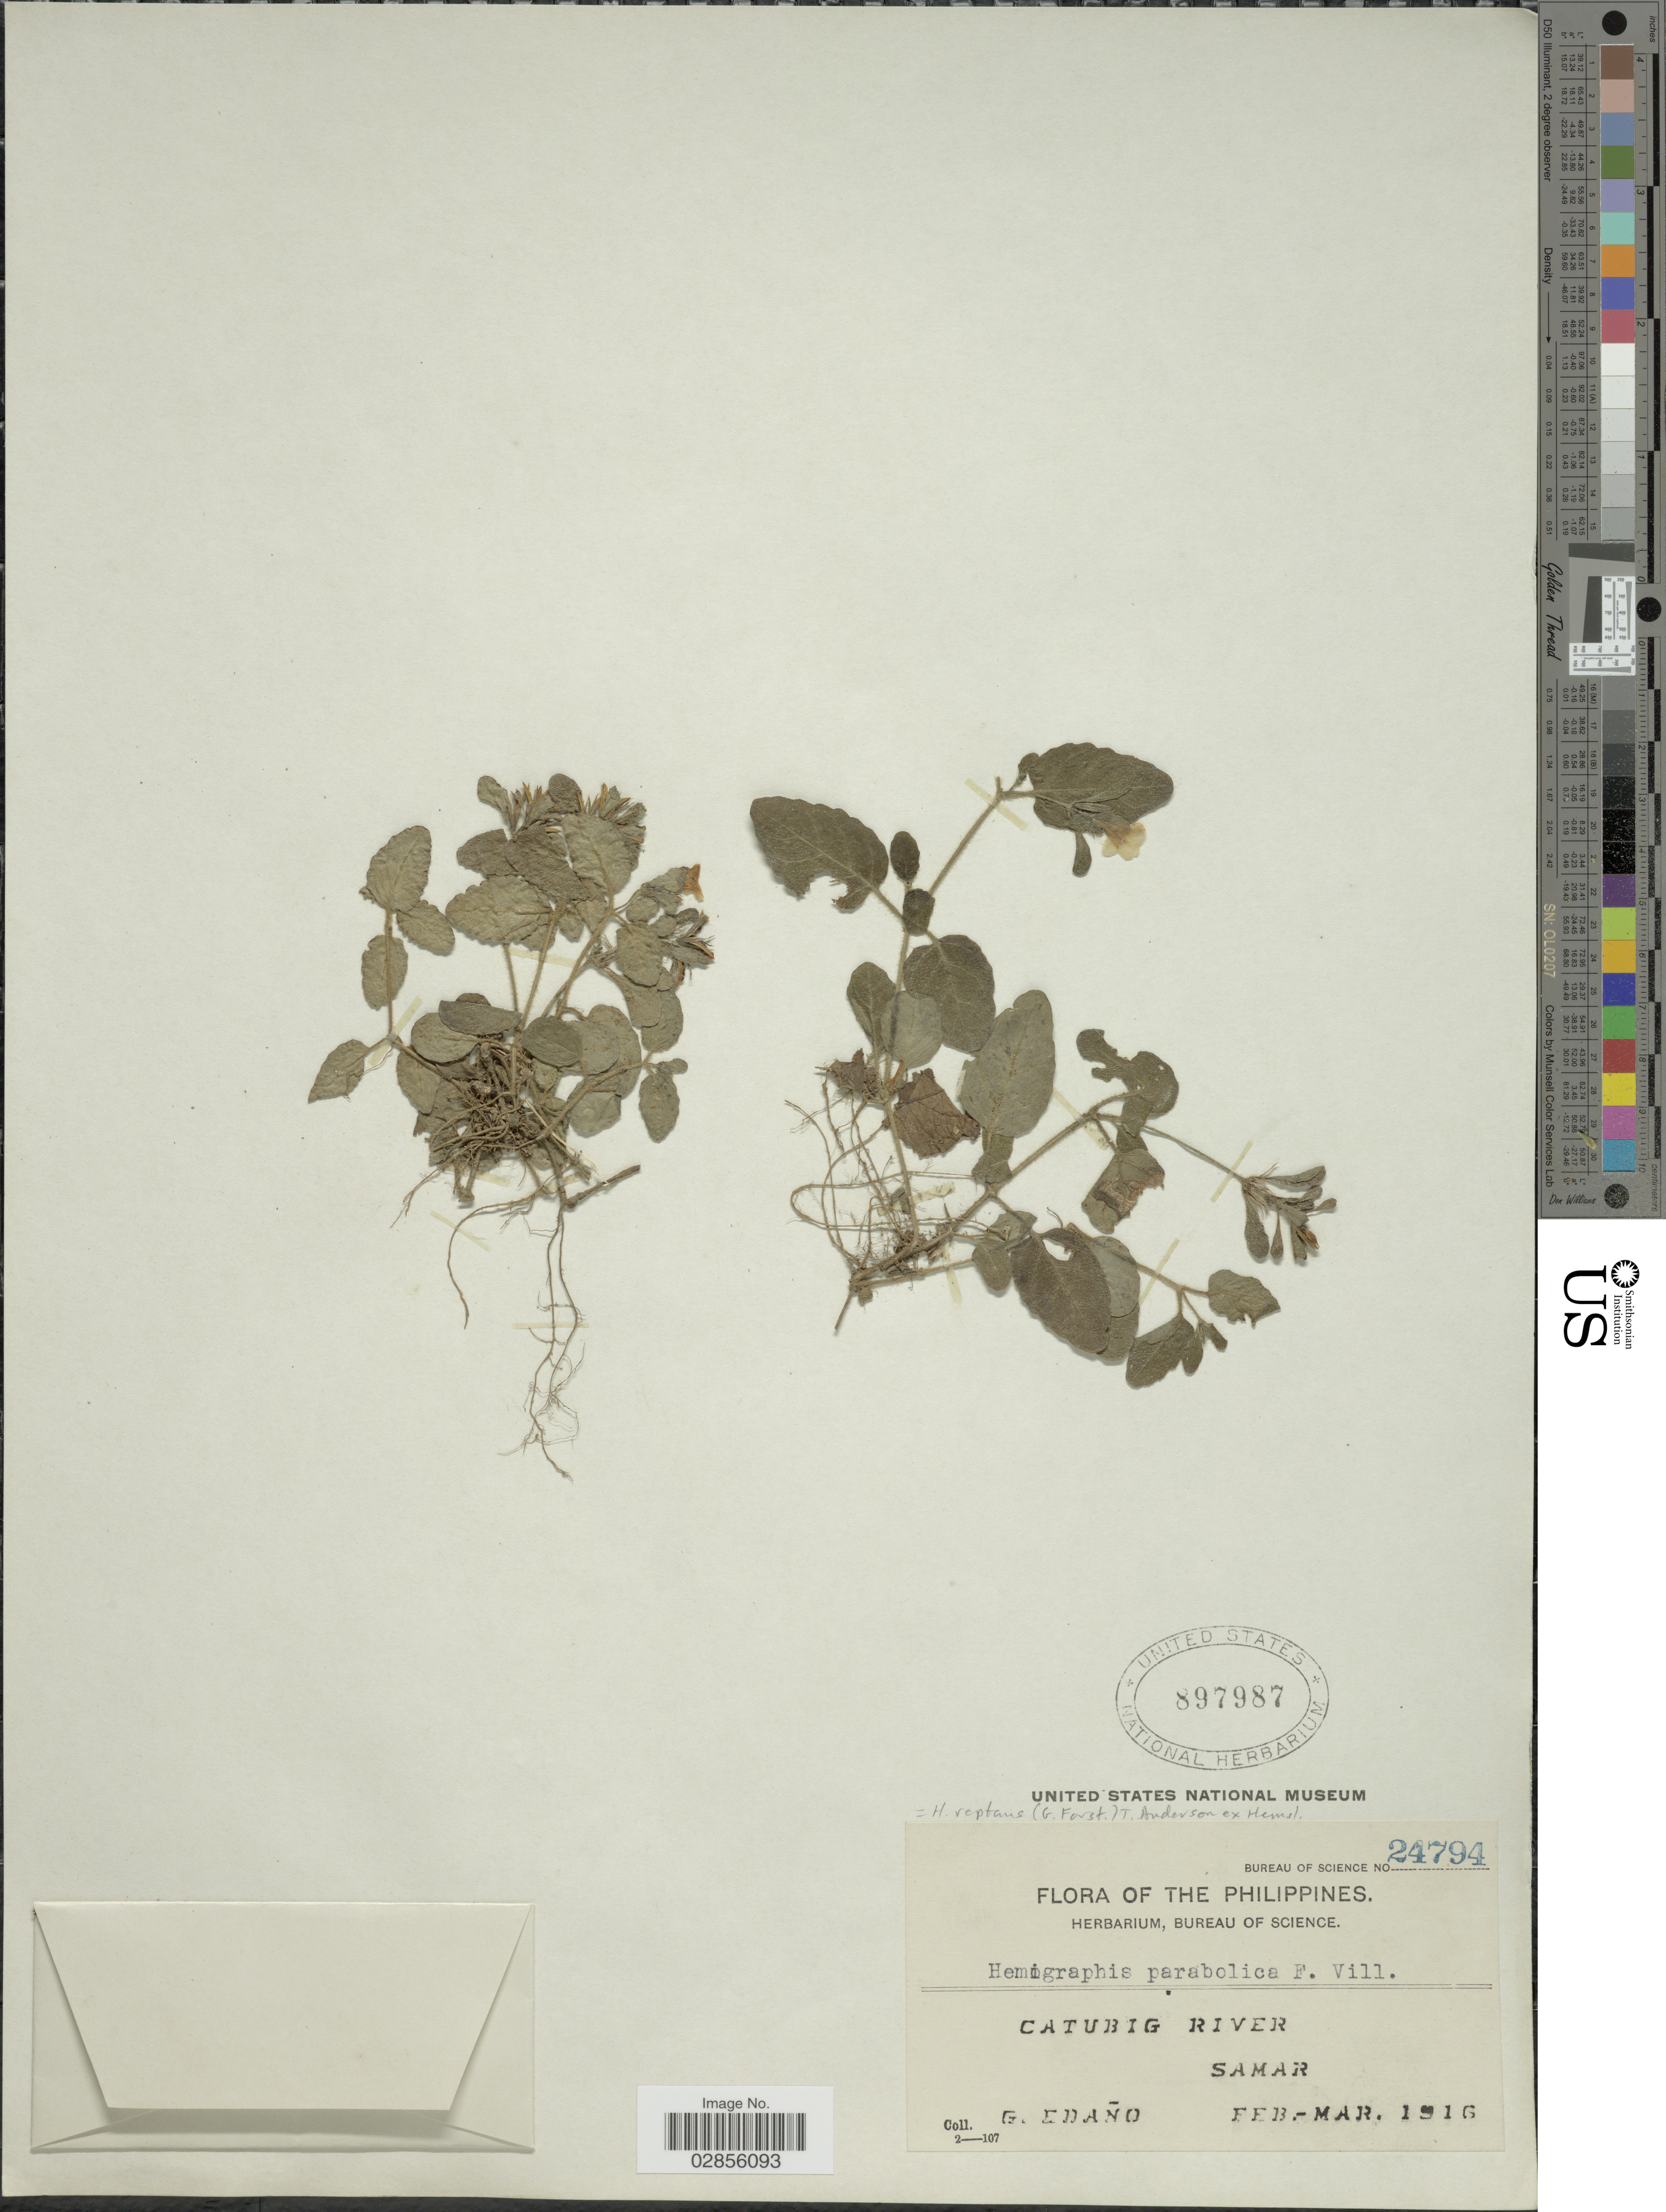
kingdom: Plantae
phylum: Tracheophyta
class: Magnoliopsida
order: Lamiales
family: Acanthaceae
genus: Hemigraphis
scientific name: Hemigraphis reptans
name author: (G. Forst.) T. Anderson ex Hemsl.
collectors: G. Edaño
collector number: Bureau of Science 24794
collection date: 1916-02/1916-03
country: Philippines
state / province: Eastern Visayas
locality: Catubig River. Samar.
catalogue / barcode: US 897987